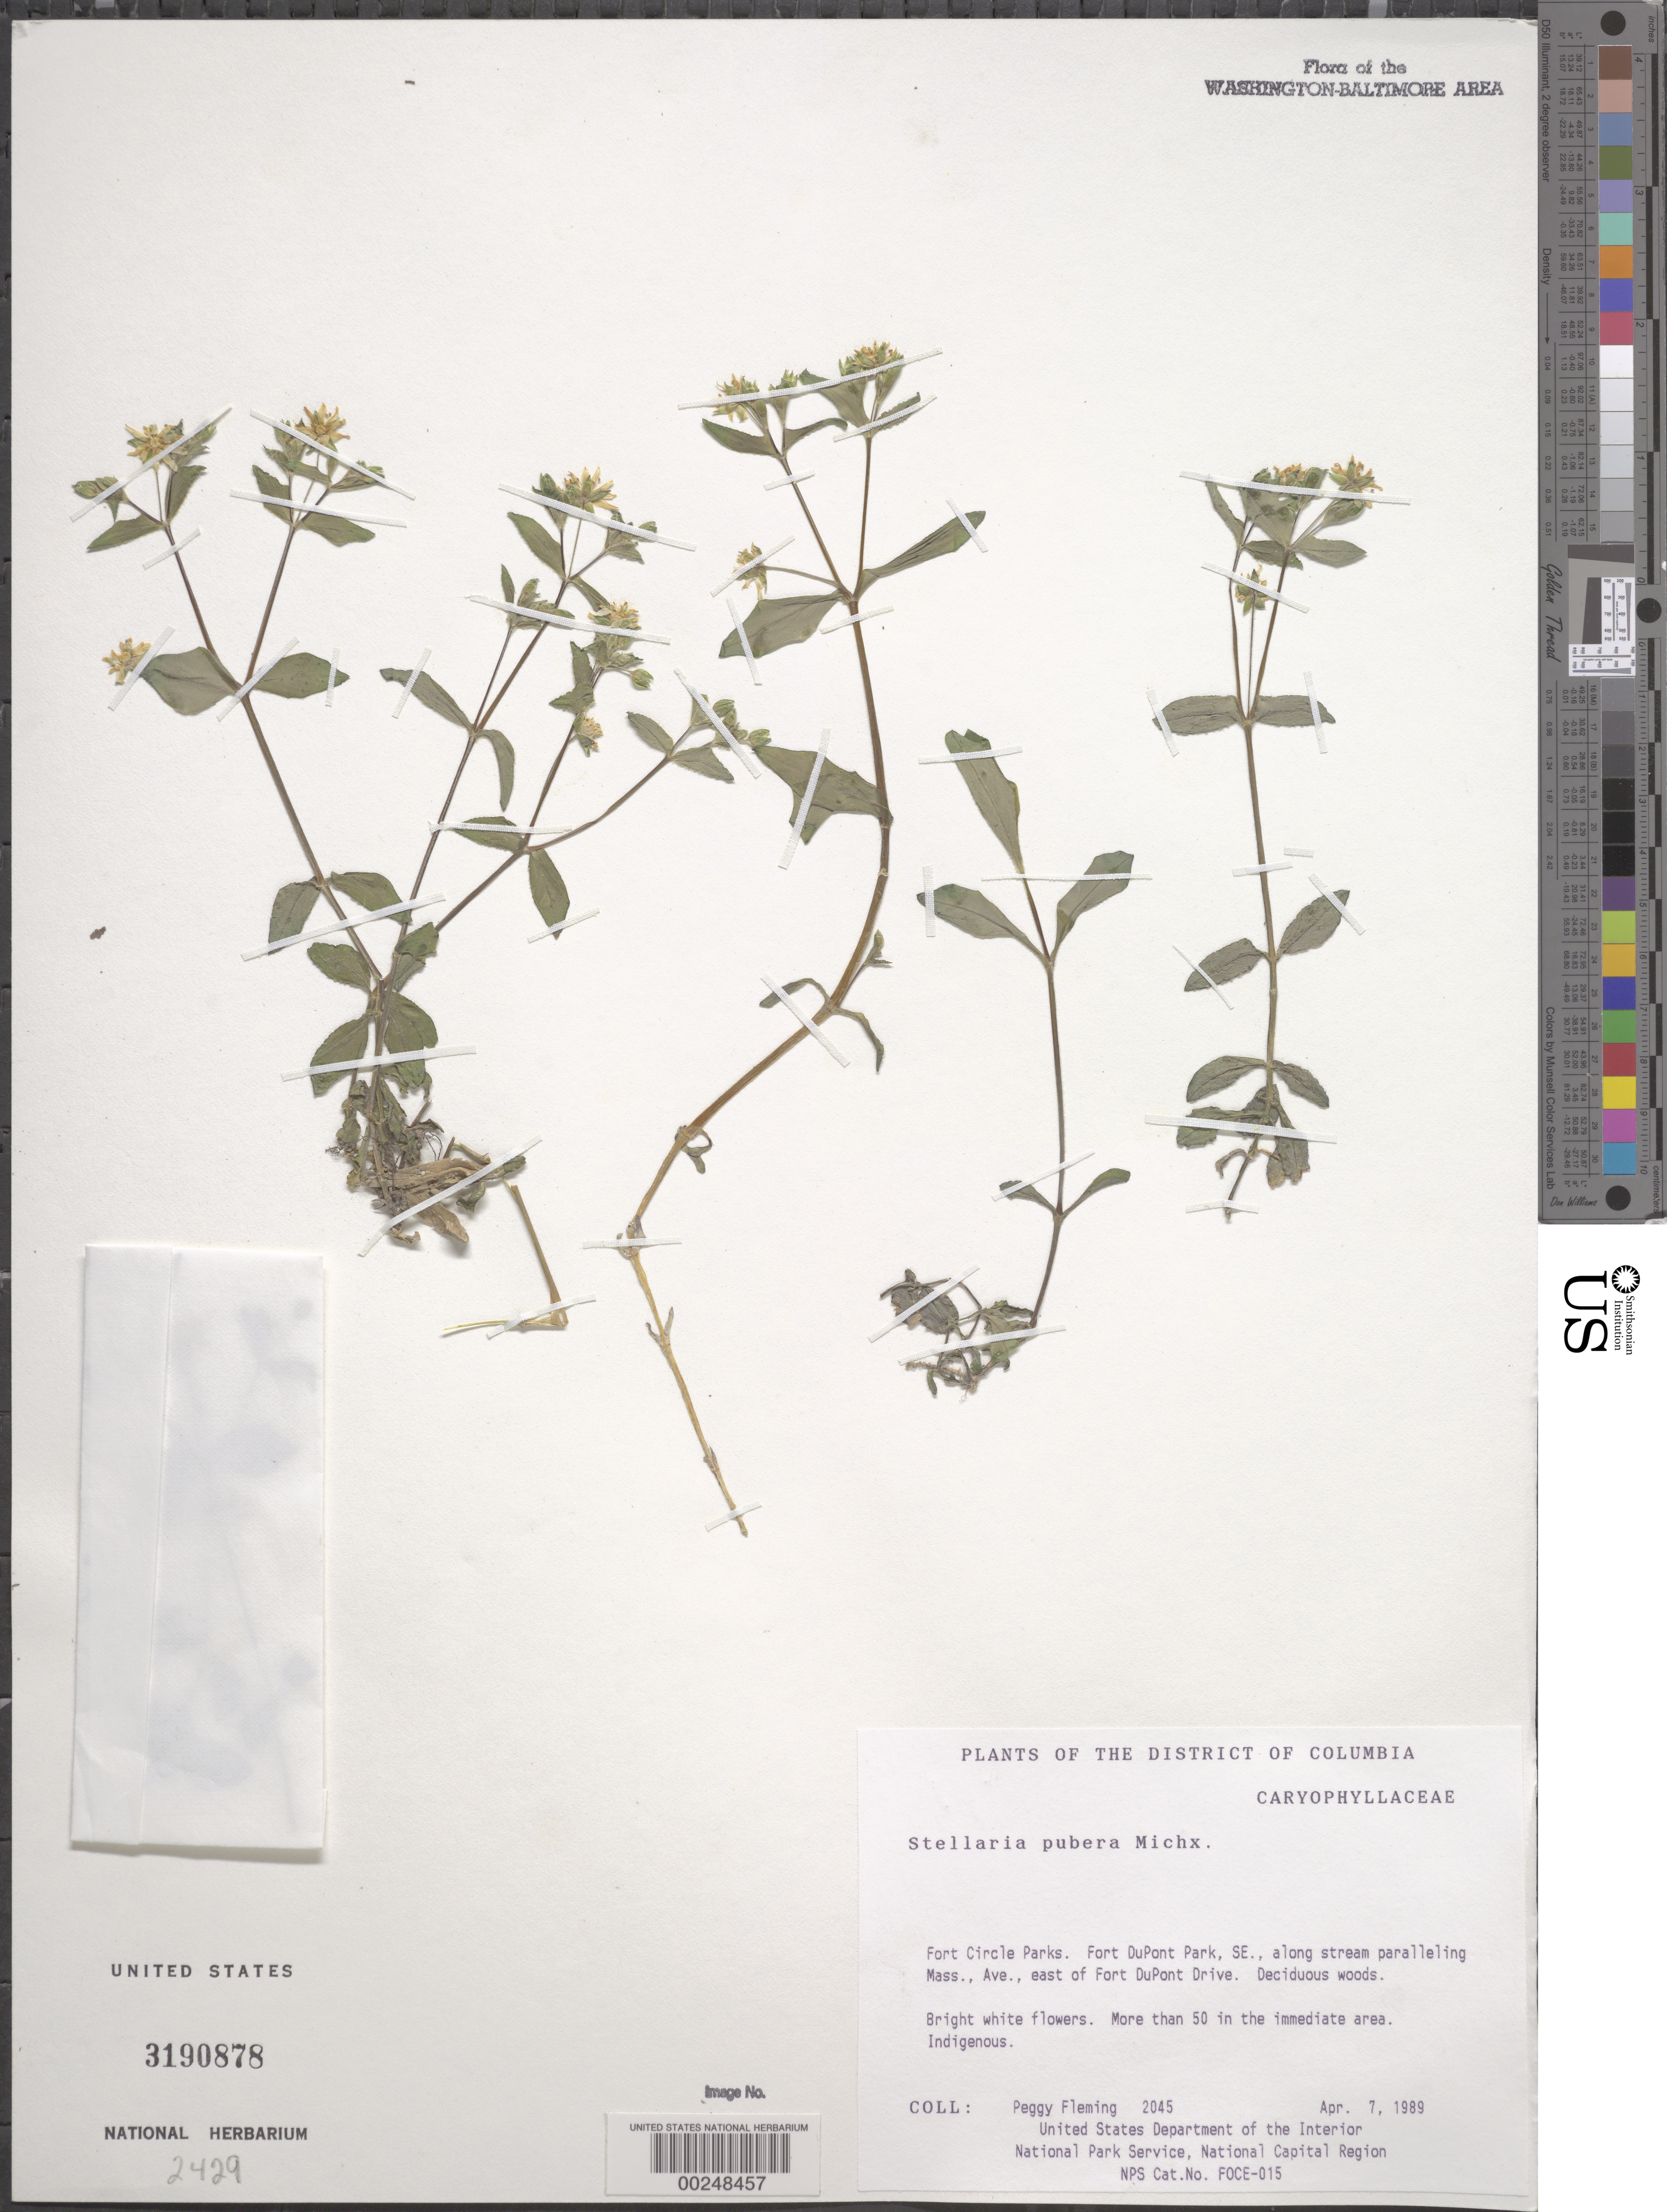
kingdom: Plantae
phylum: Tracheophyta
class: Magnoliopsida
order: Caryophyllales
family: Caryophyllaceae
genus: Stellaria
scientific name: Stellaria pubera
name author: Michx.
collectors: P. Fleming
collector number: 2045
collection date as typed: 07 Apr 1989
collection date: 1989-04-07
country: United States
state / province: District of Columbia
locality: Fort Circle Parks, Fort Dupont Park, SE, paralleling Mass Ave, E of Fort Dupont Dr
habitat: Deciduous woods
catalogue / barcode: US 3190878